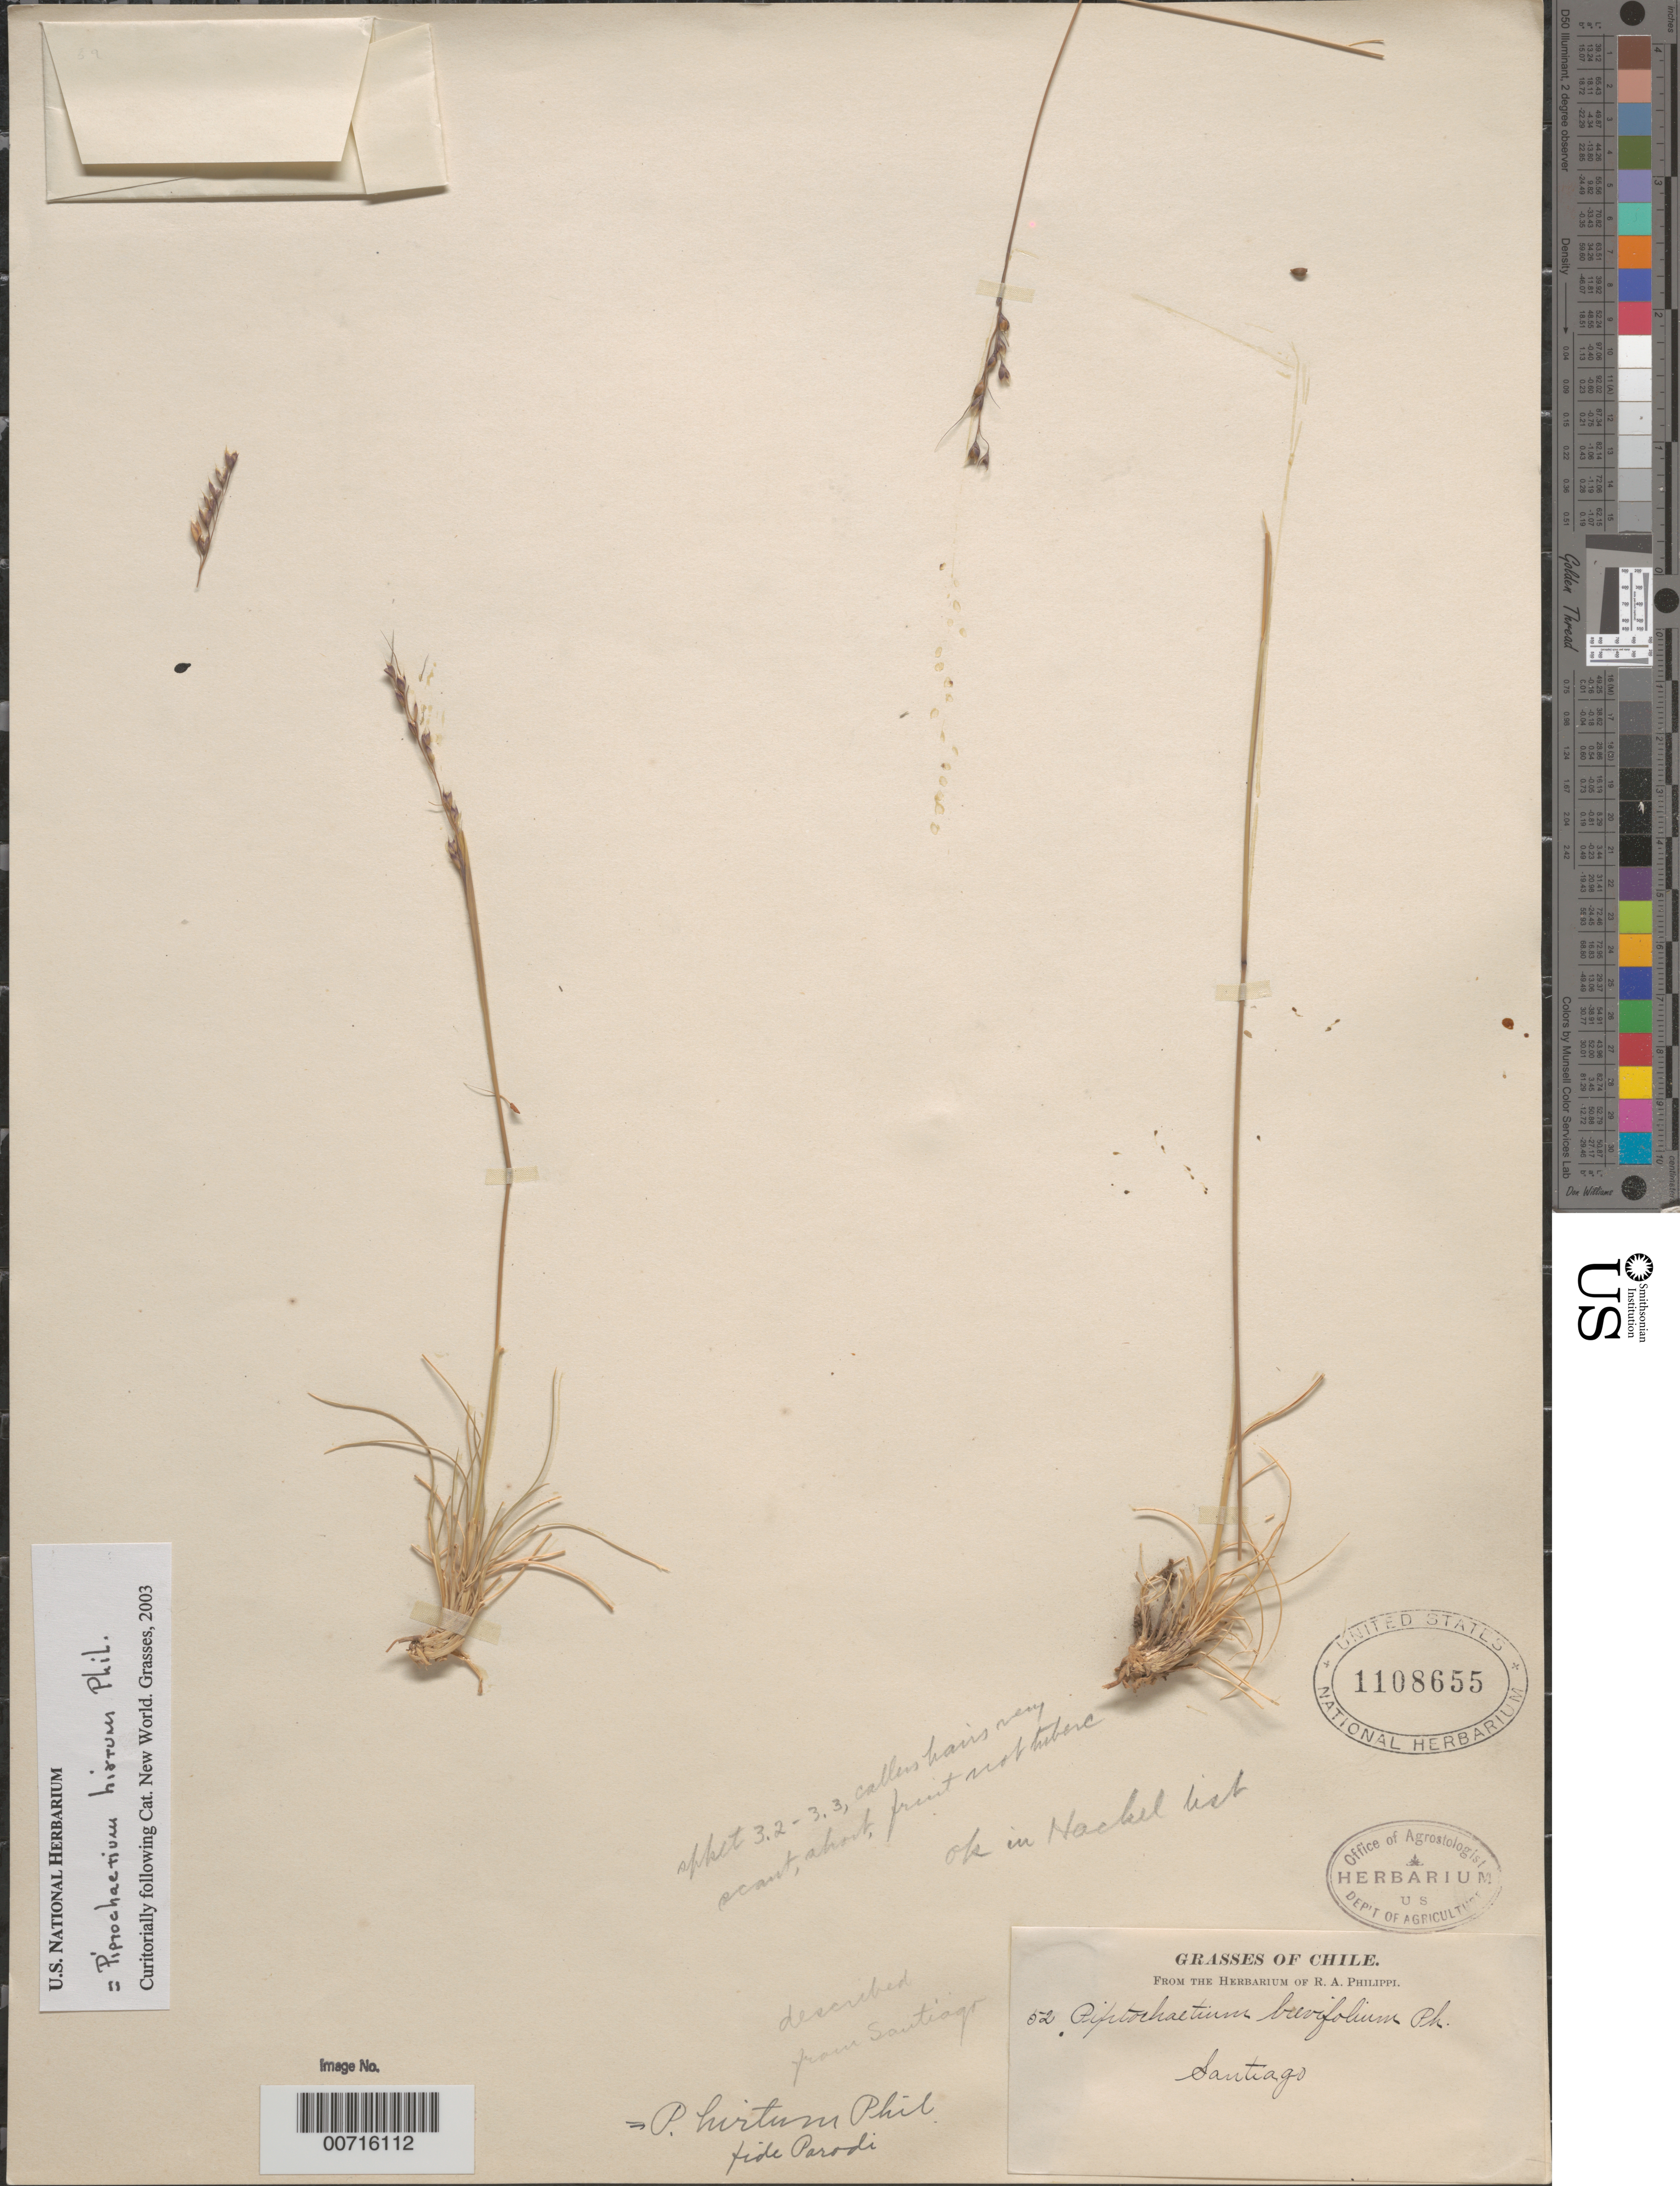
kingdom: Plantae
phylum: Tracheophyta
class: Liliopsida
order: Poales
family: Poaceae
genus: Piptochaetium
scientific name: Piptochaetium hirtum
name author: Phil.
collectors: ex. herb. R.A. Philippi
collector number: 52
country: Chile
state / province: Región Metropolitana (RM)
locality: Santiago.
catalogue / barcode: US 1108655